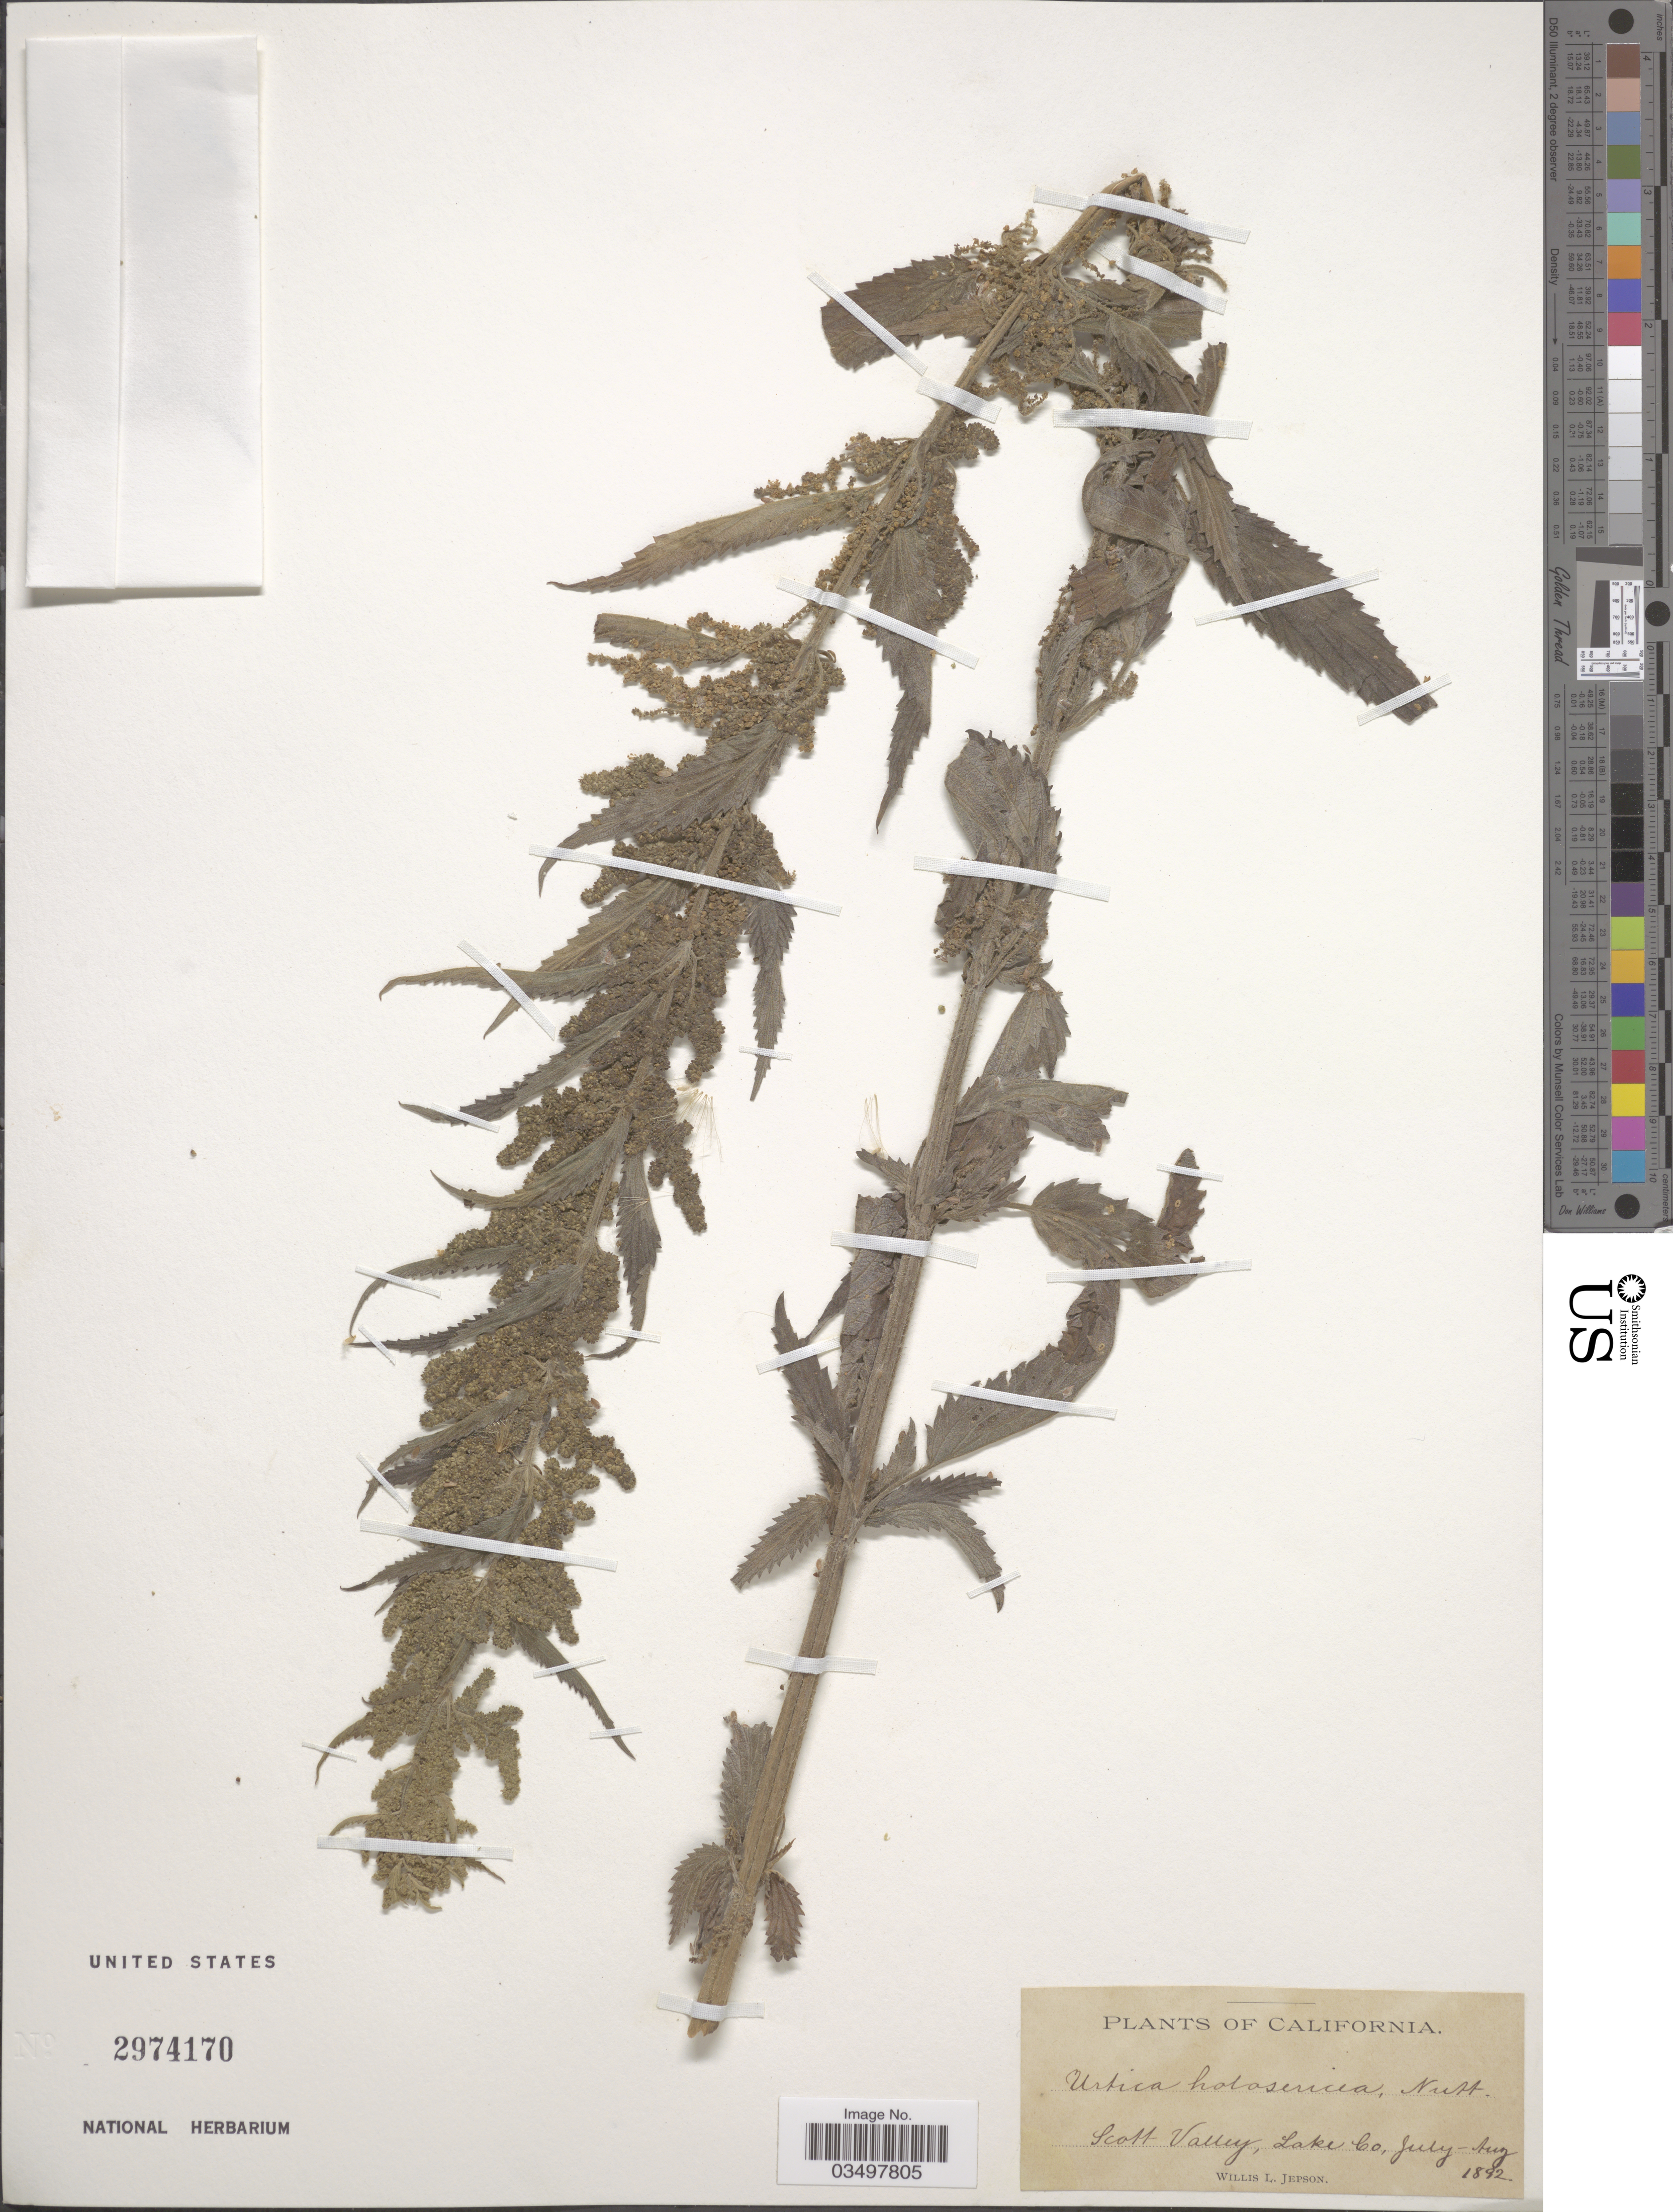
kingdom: Plantae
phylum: Tracheophyta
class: Magnoliopsida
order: Rosales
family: Urticaceae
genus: Urtica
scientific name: Urtica dioica subsp. holosericea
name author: (Nutt.) Thorne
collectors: W. L. Jepson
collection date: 1892-07/1892-08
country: United States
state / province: California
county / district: Lake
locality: Scott Valley, Lake Co.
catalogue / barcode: US 2974170